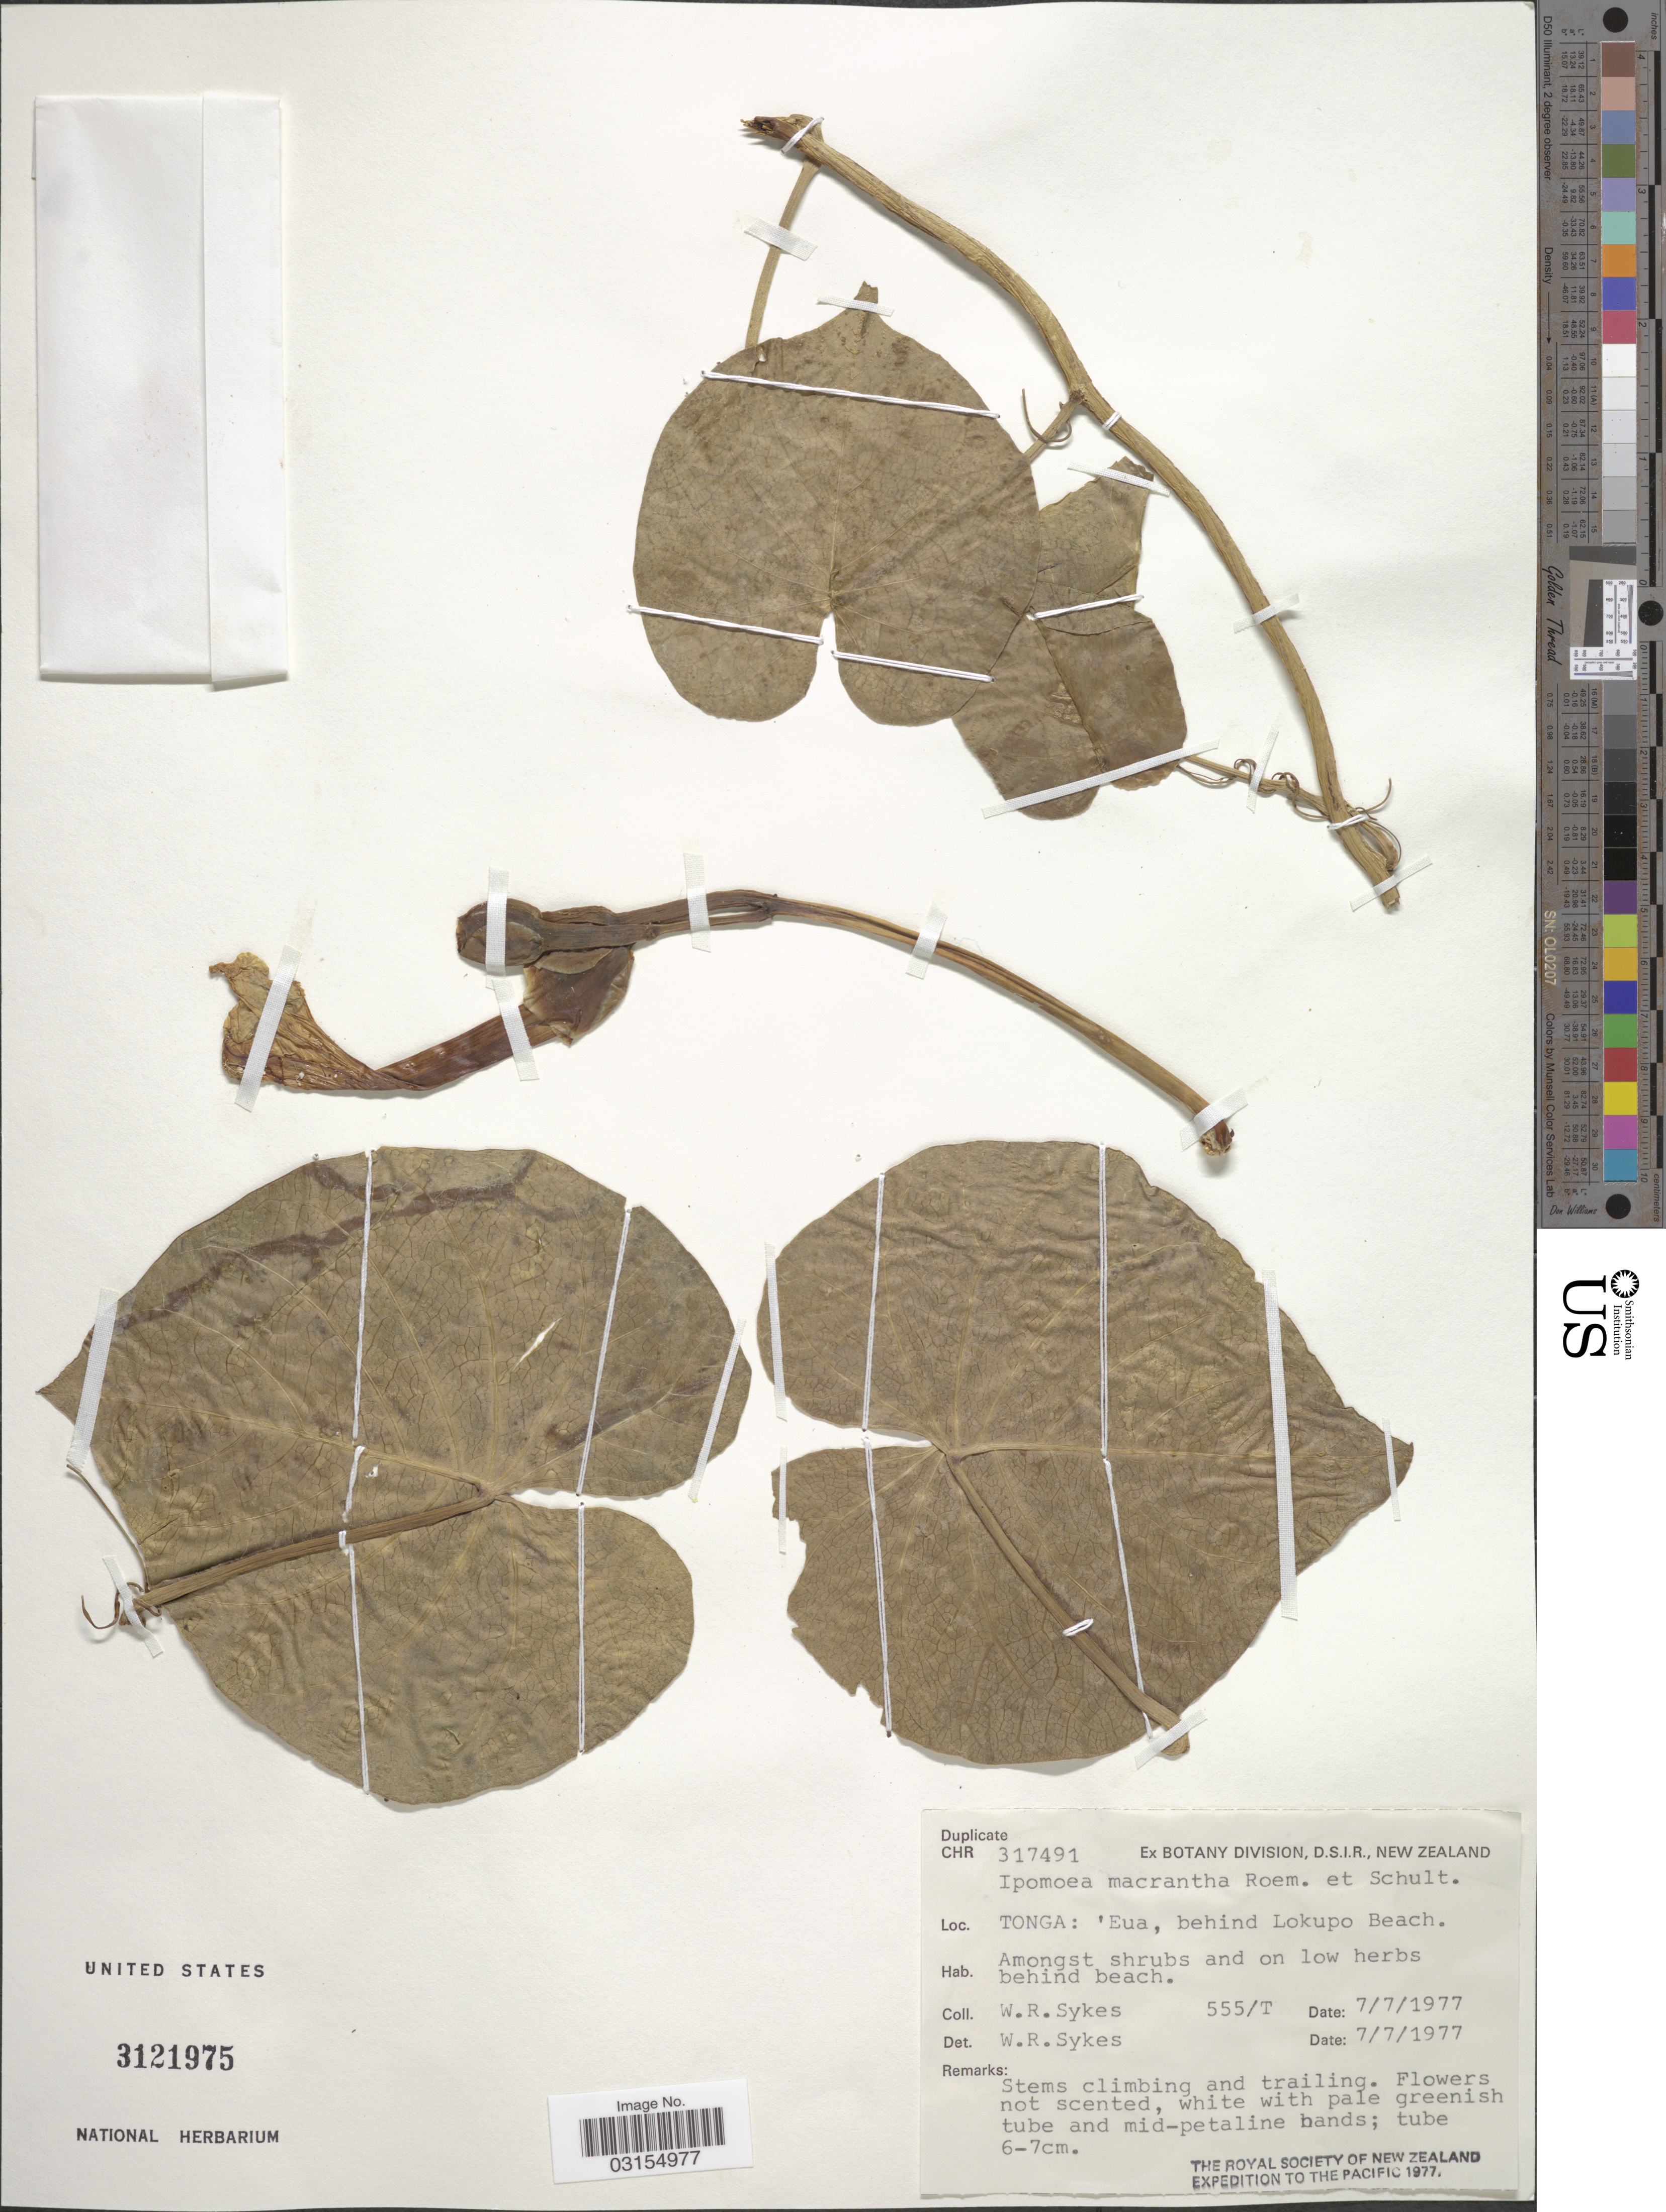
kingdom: Plantae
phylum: Tracheophyta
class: Magnoliopsida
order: Solanales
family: Convolvulaceae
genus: Ipomoea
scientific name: Ipomoea violacea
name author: L.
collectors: W. R. Sykes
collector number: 555/T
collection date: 1977-07-07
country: Tonga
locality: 'Eua. behind Lokupo Beach.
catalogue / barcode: US 3121975